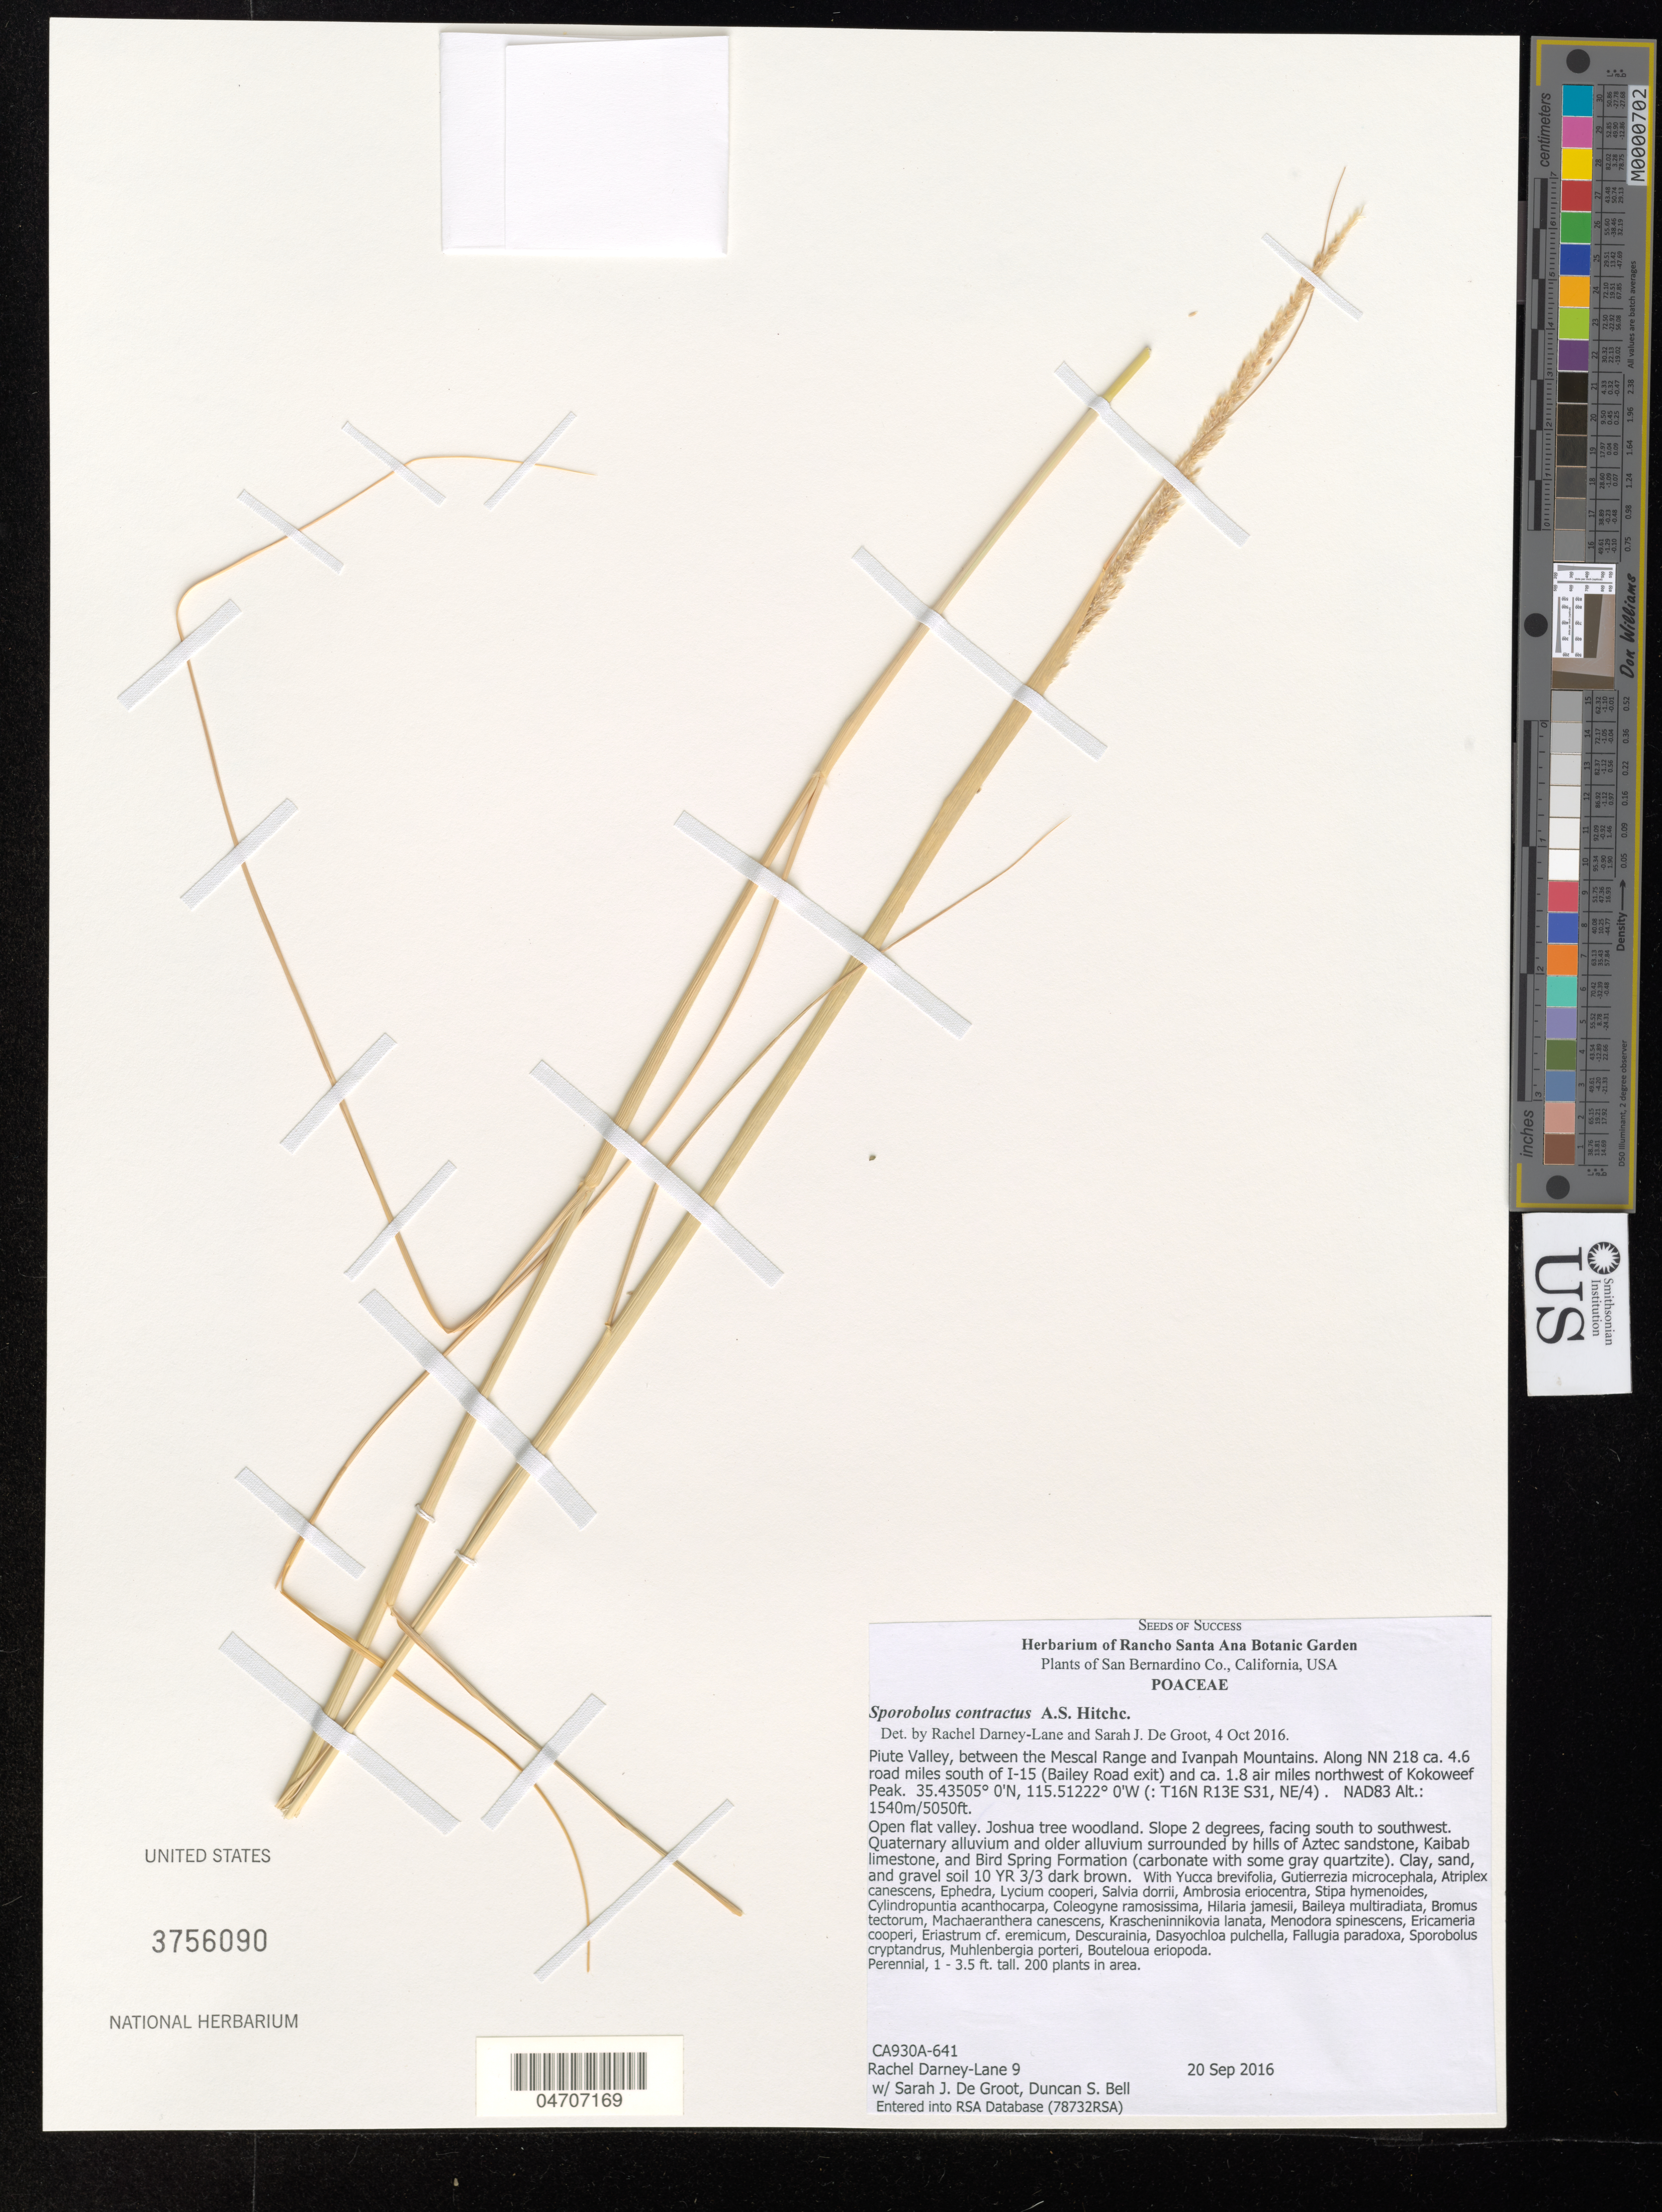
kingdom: Plantae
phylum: Tracheophyta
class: Liliopsida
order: Poales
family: Poaceae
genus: Sporobolus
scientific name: Sporobolus contractus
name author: Hitchc.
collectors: R. Darney-Lane, S. De Groot & D. S. Bell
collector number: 9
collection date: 2016-09-20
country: United States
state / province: California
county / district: San Bernardino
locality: San Bernardino Co. Piute Valley, between the Mescal Range and Ivanpah Mountains. Along NN 218 ca. 4.6 road miles south of I-15 (Bailey Road exit) and ca. 1.8 air miles northwest of Kokoweef Peak. (: T16N R13E S31, NE/4). NAD83. 15 (Bailey Road exit). (: T15N R14E S4, W edge). NAD83.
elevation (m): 1540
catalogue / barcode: US 3756090